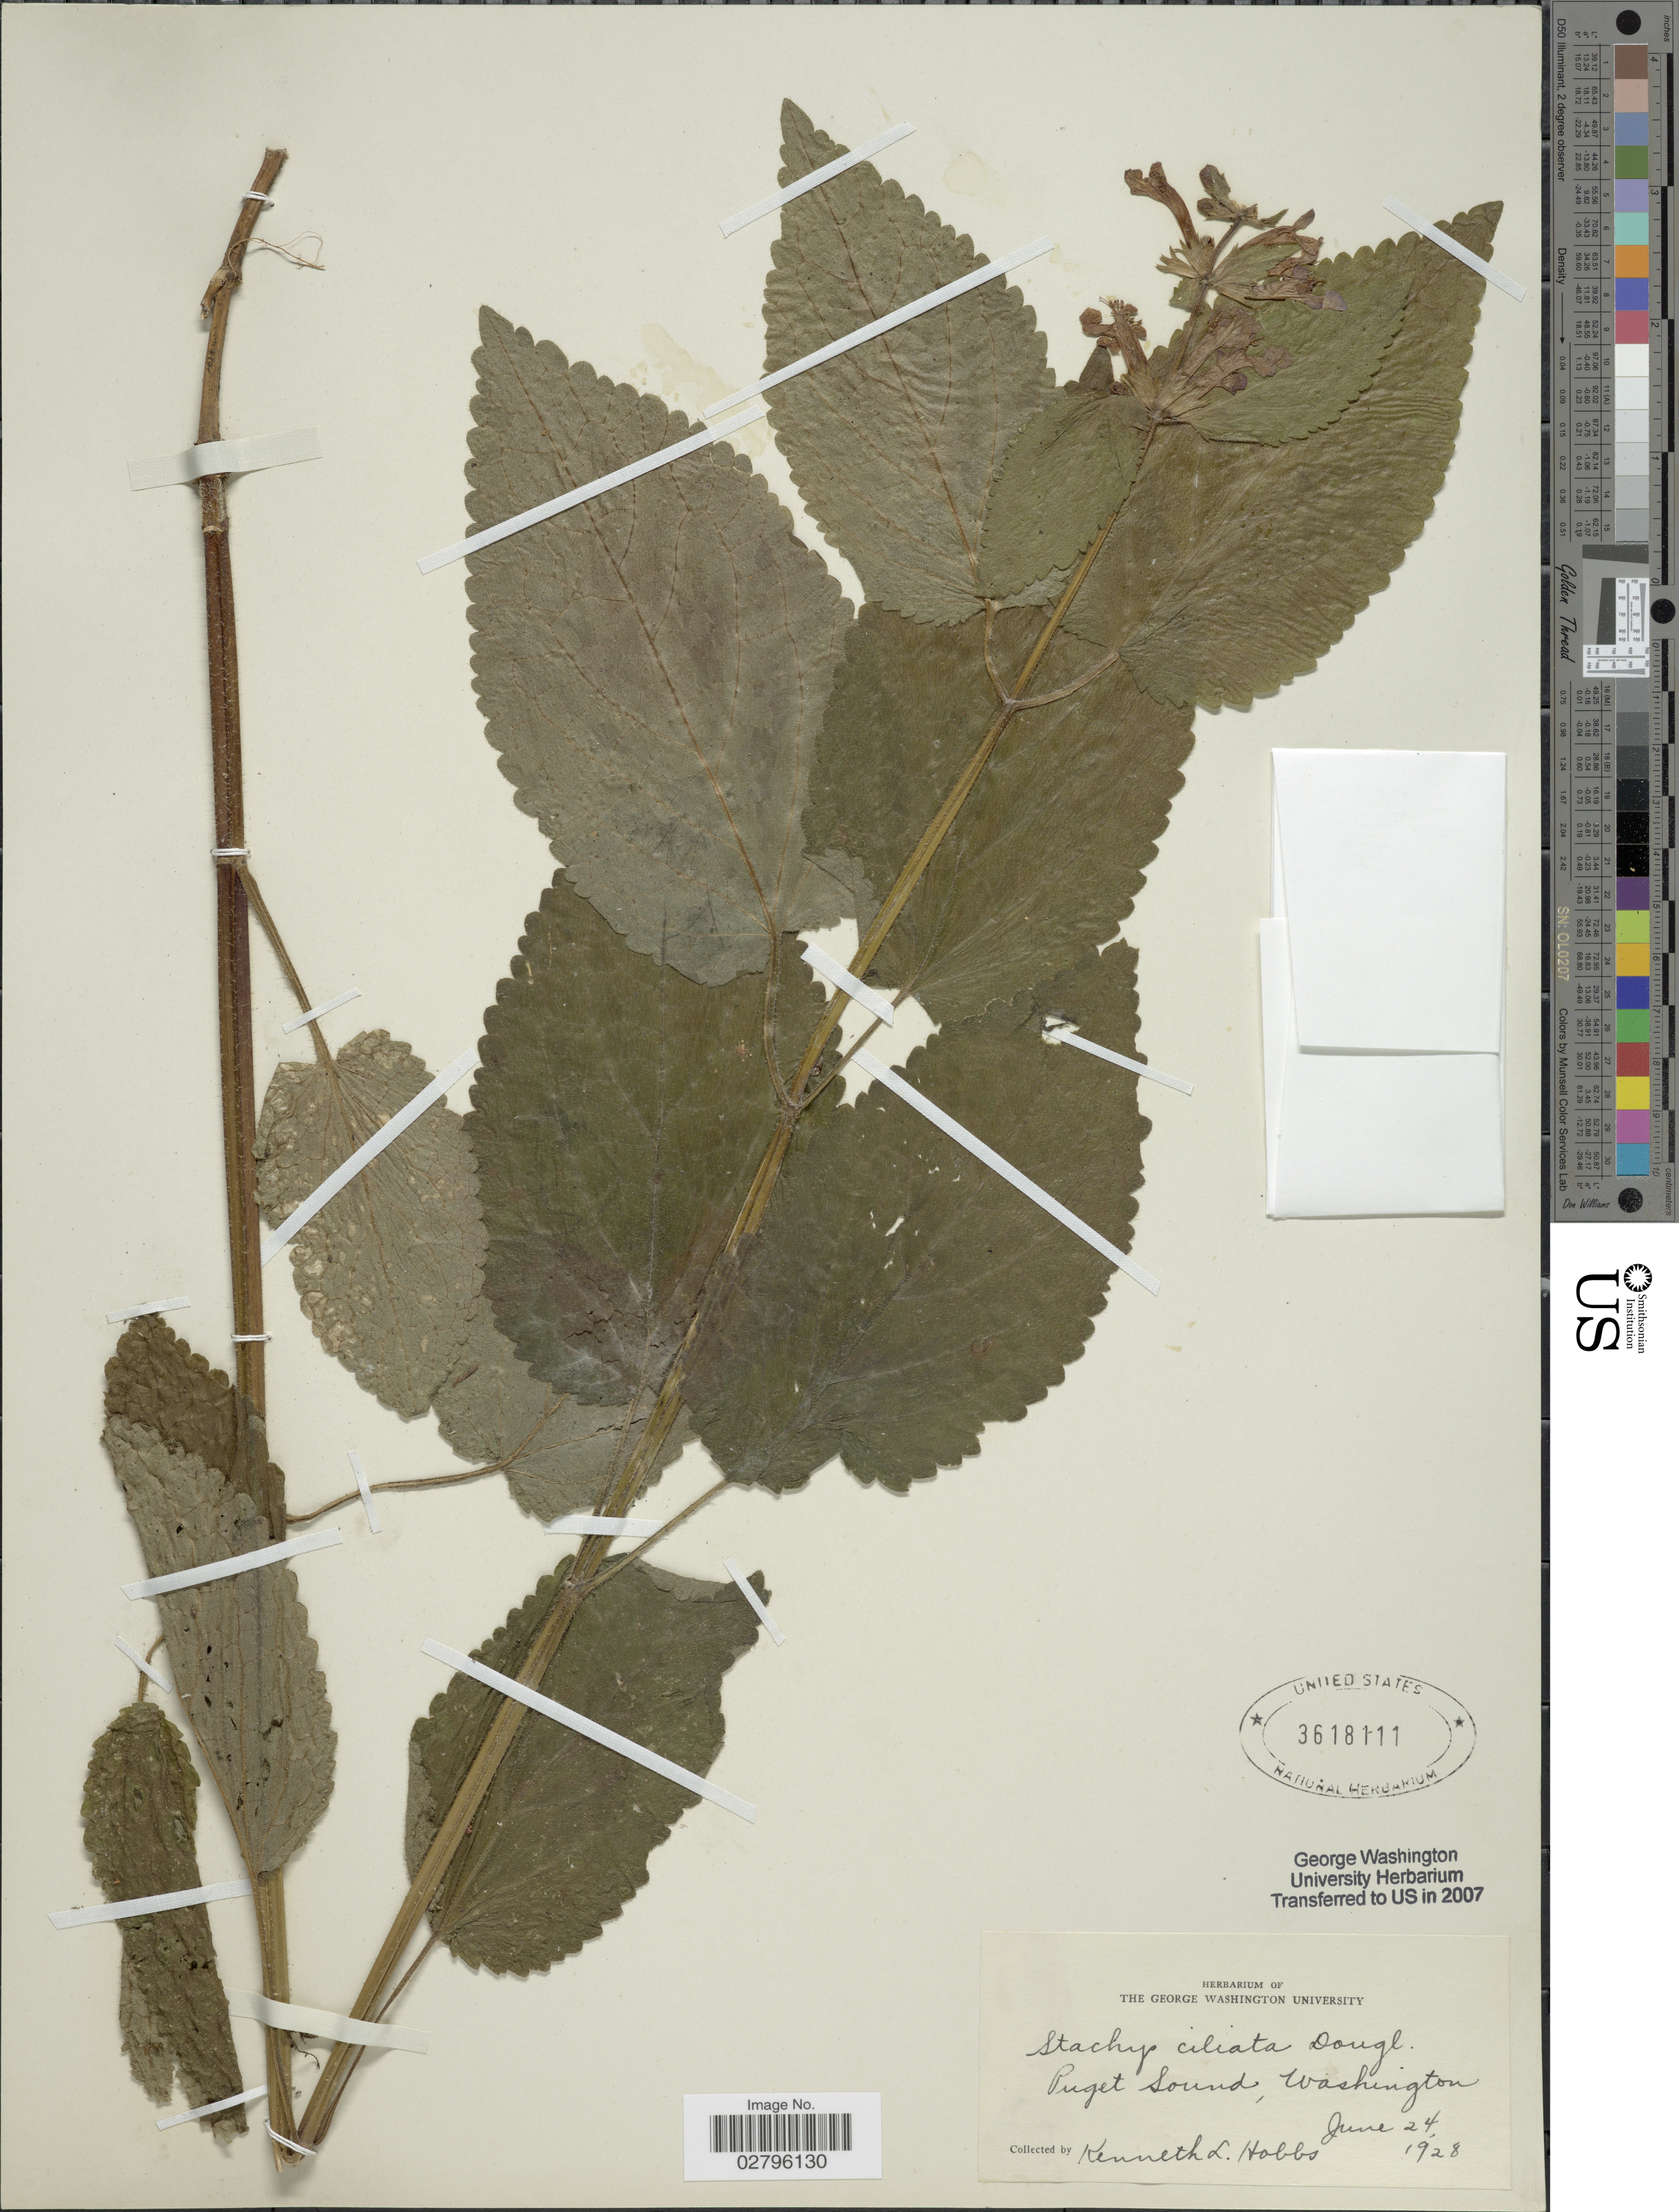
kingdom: Plantae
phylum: Tracheophyta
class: Magnoliopsida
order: Lamiales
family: Lamiaceae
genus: Stachys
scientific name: Stachys ciliata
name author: Douglas ex Benth.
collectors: K. Hobbs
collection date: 1928-06-24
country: United States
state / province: Washington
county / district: King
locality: Puget Sound.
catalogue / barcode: US 3618111